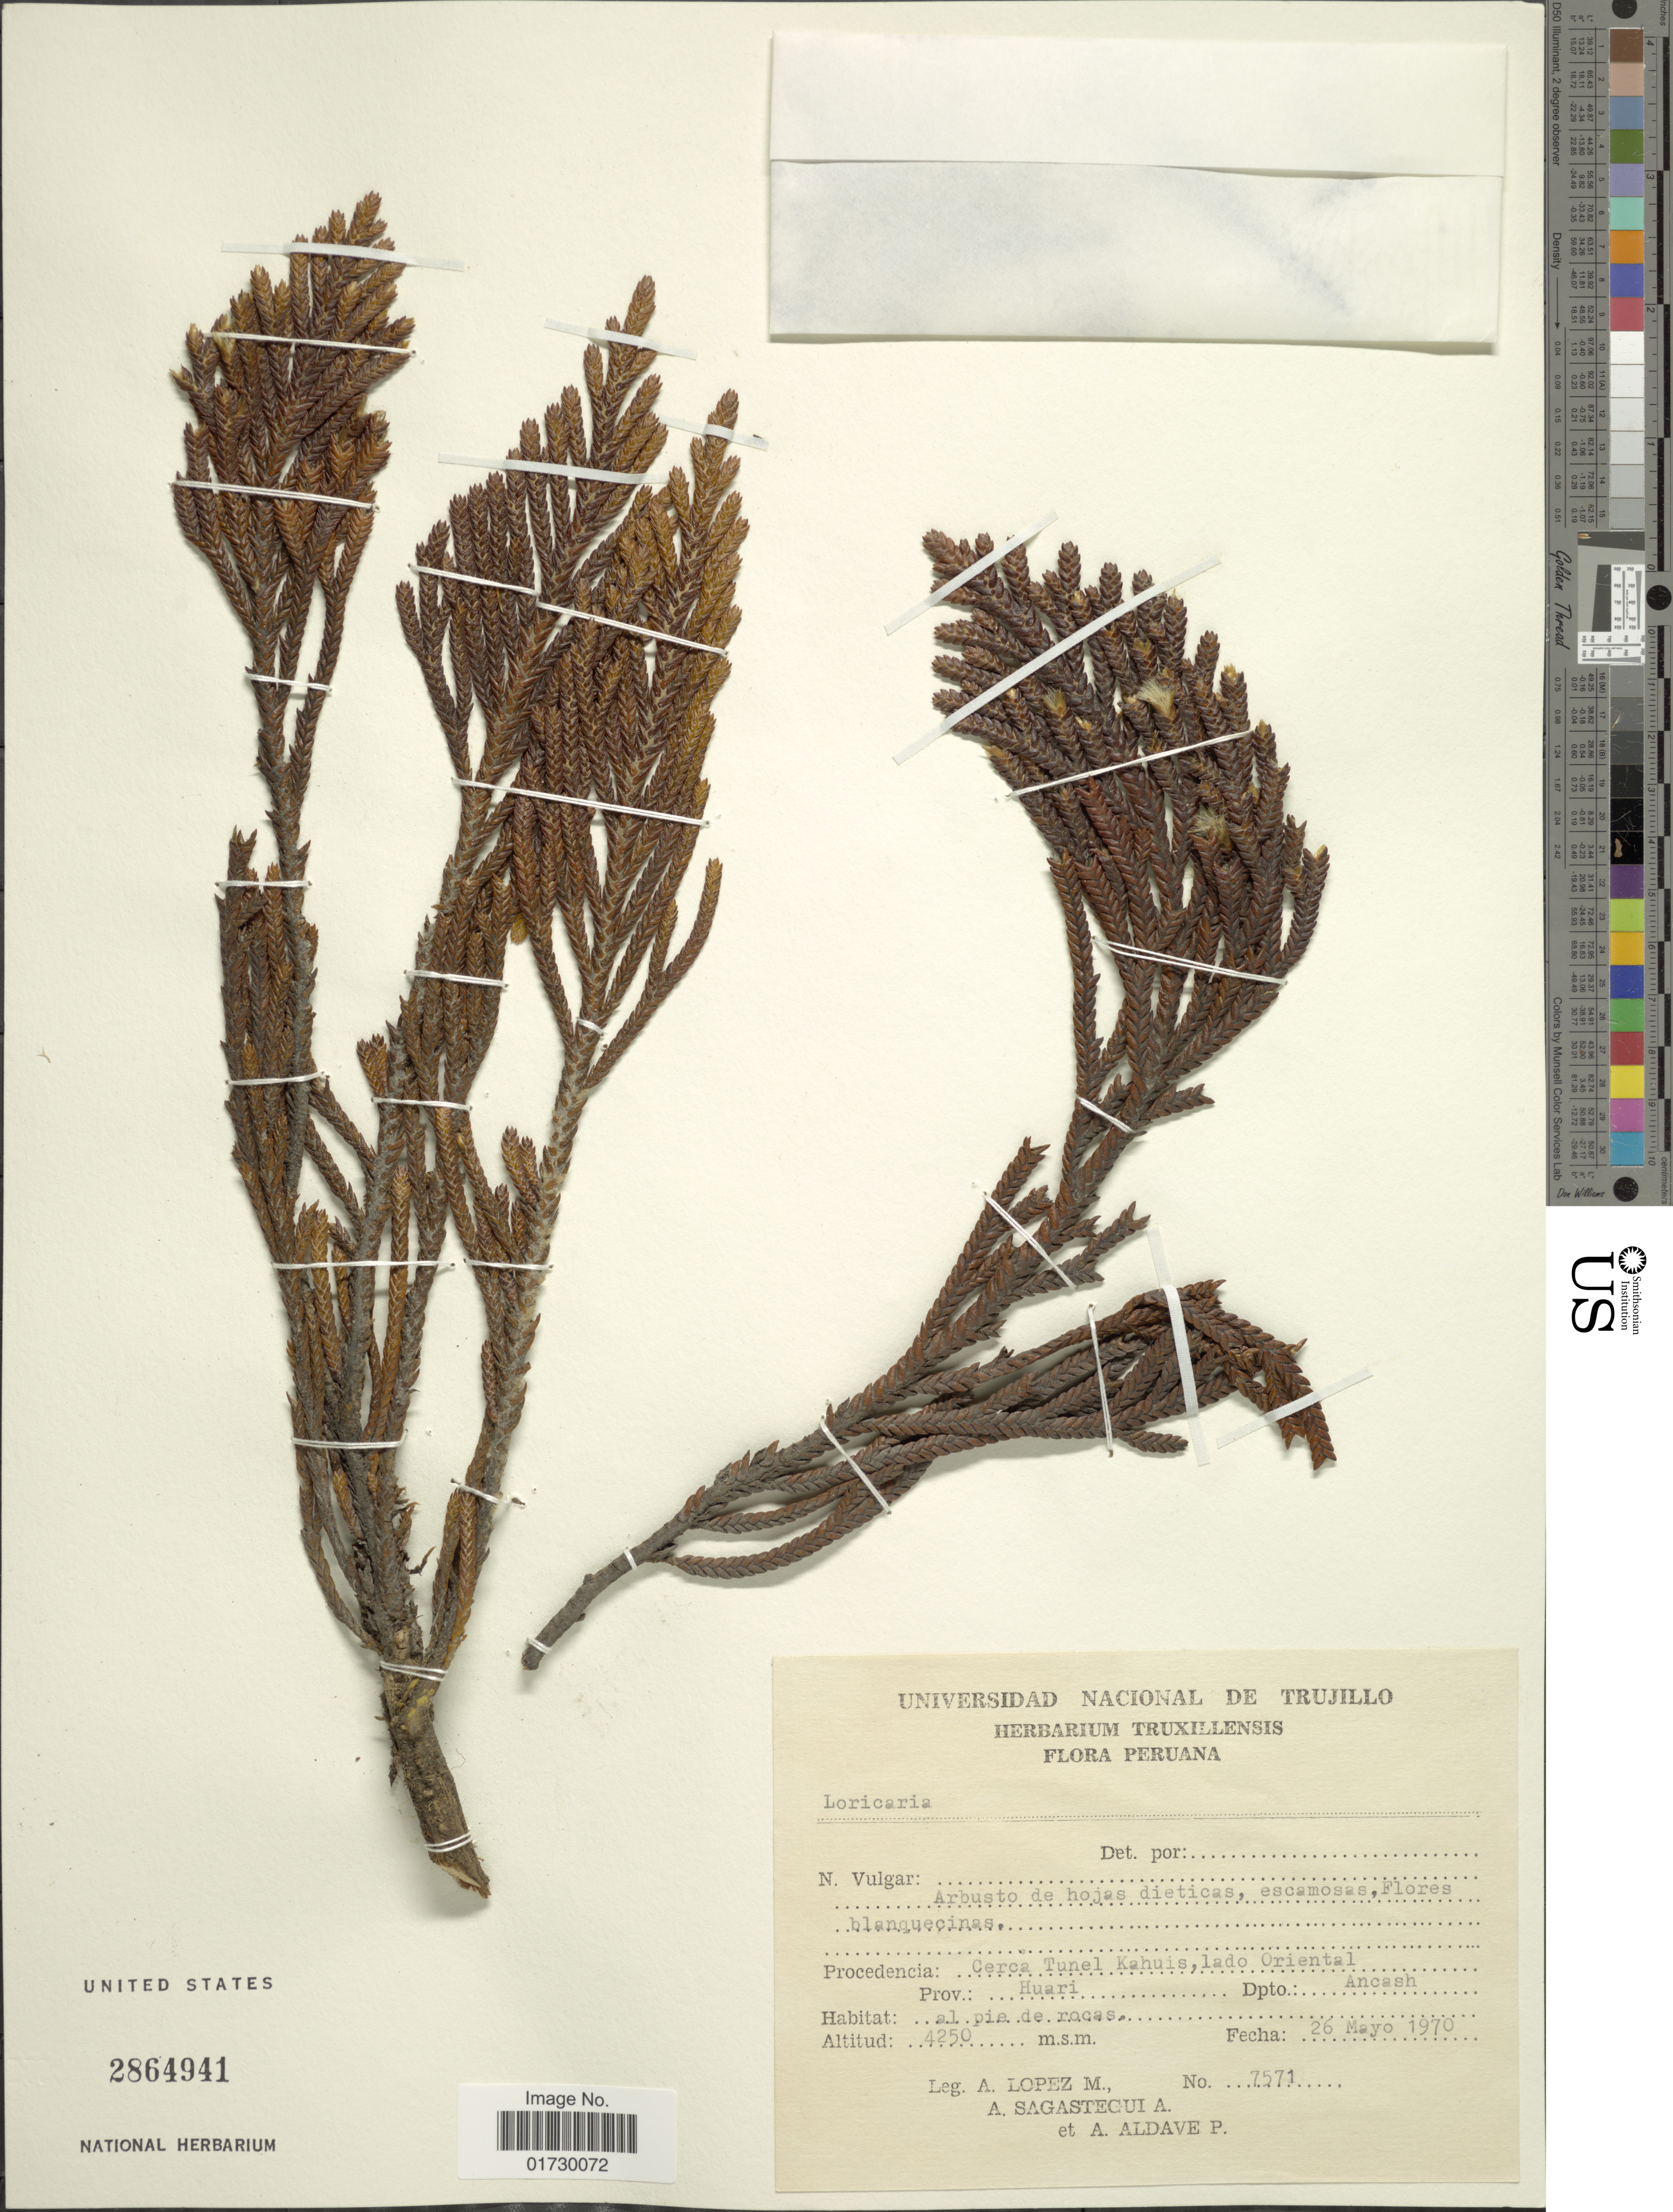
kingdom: Plantae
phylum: Tracheophyta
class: Magnoliopsida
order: Asterales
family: Asteraceae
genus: Loricaria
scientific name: Loricaria sp.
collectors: A. López M., A. Sagástegui A. & A. Aldave P.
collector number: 7571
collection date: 1970-05-26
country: Peru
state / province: Ancash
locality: Procedencia: Cerca Tunel Kahuis, lado Oriental, Prov. Huari, Dpto. Ancash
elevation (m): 4250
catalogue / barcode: US 2864941